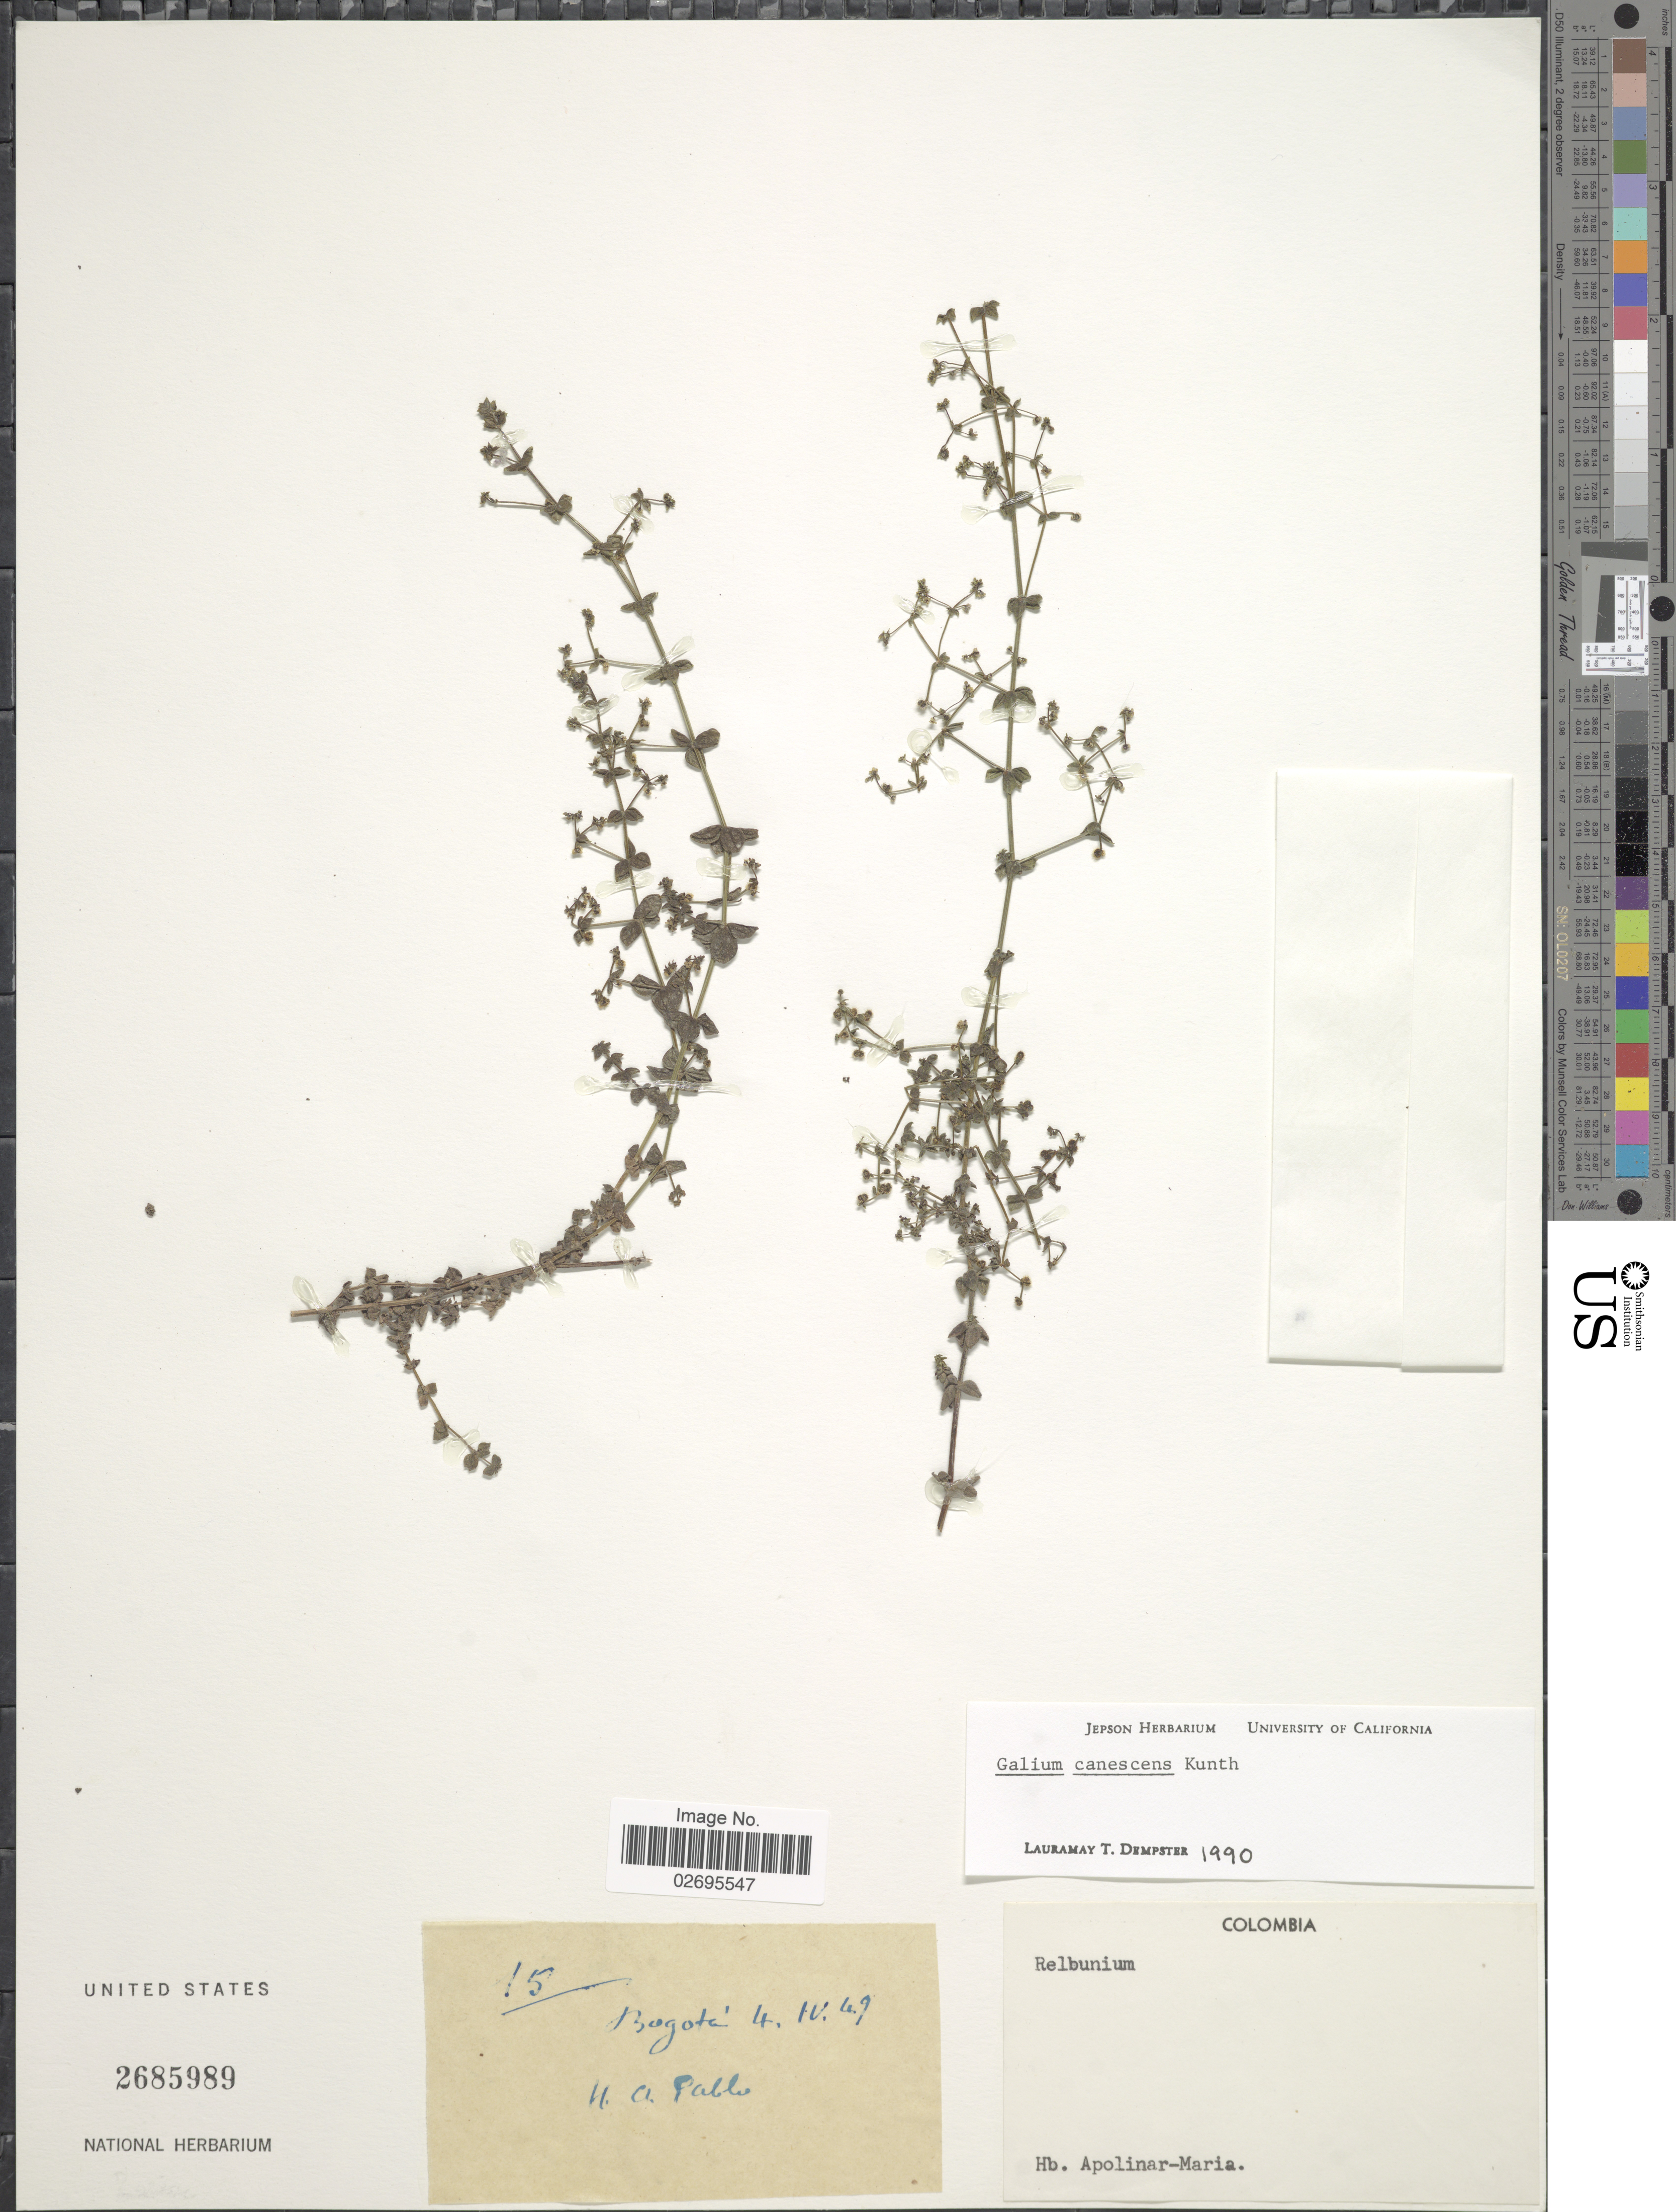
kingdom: Plantae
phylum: Tracheophyta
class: Magnoliopsida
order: Gentianales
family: Rubiaceae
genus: Galium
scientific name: Galium canescens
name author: Kunth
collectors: B. Apolinar-Maria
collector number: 15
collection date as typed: Transcribed d/m/y: 4/4/49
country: Colombia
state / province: Bogota D.C.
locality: Bogotá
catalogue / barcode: US 2685989